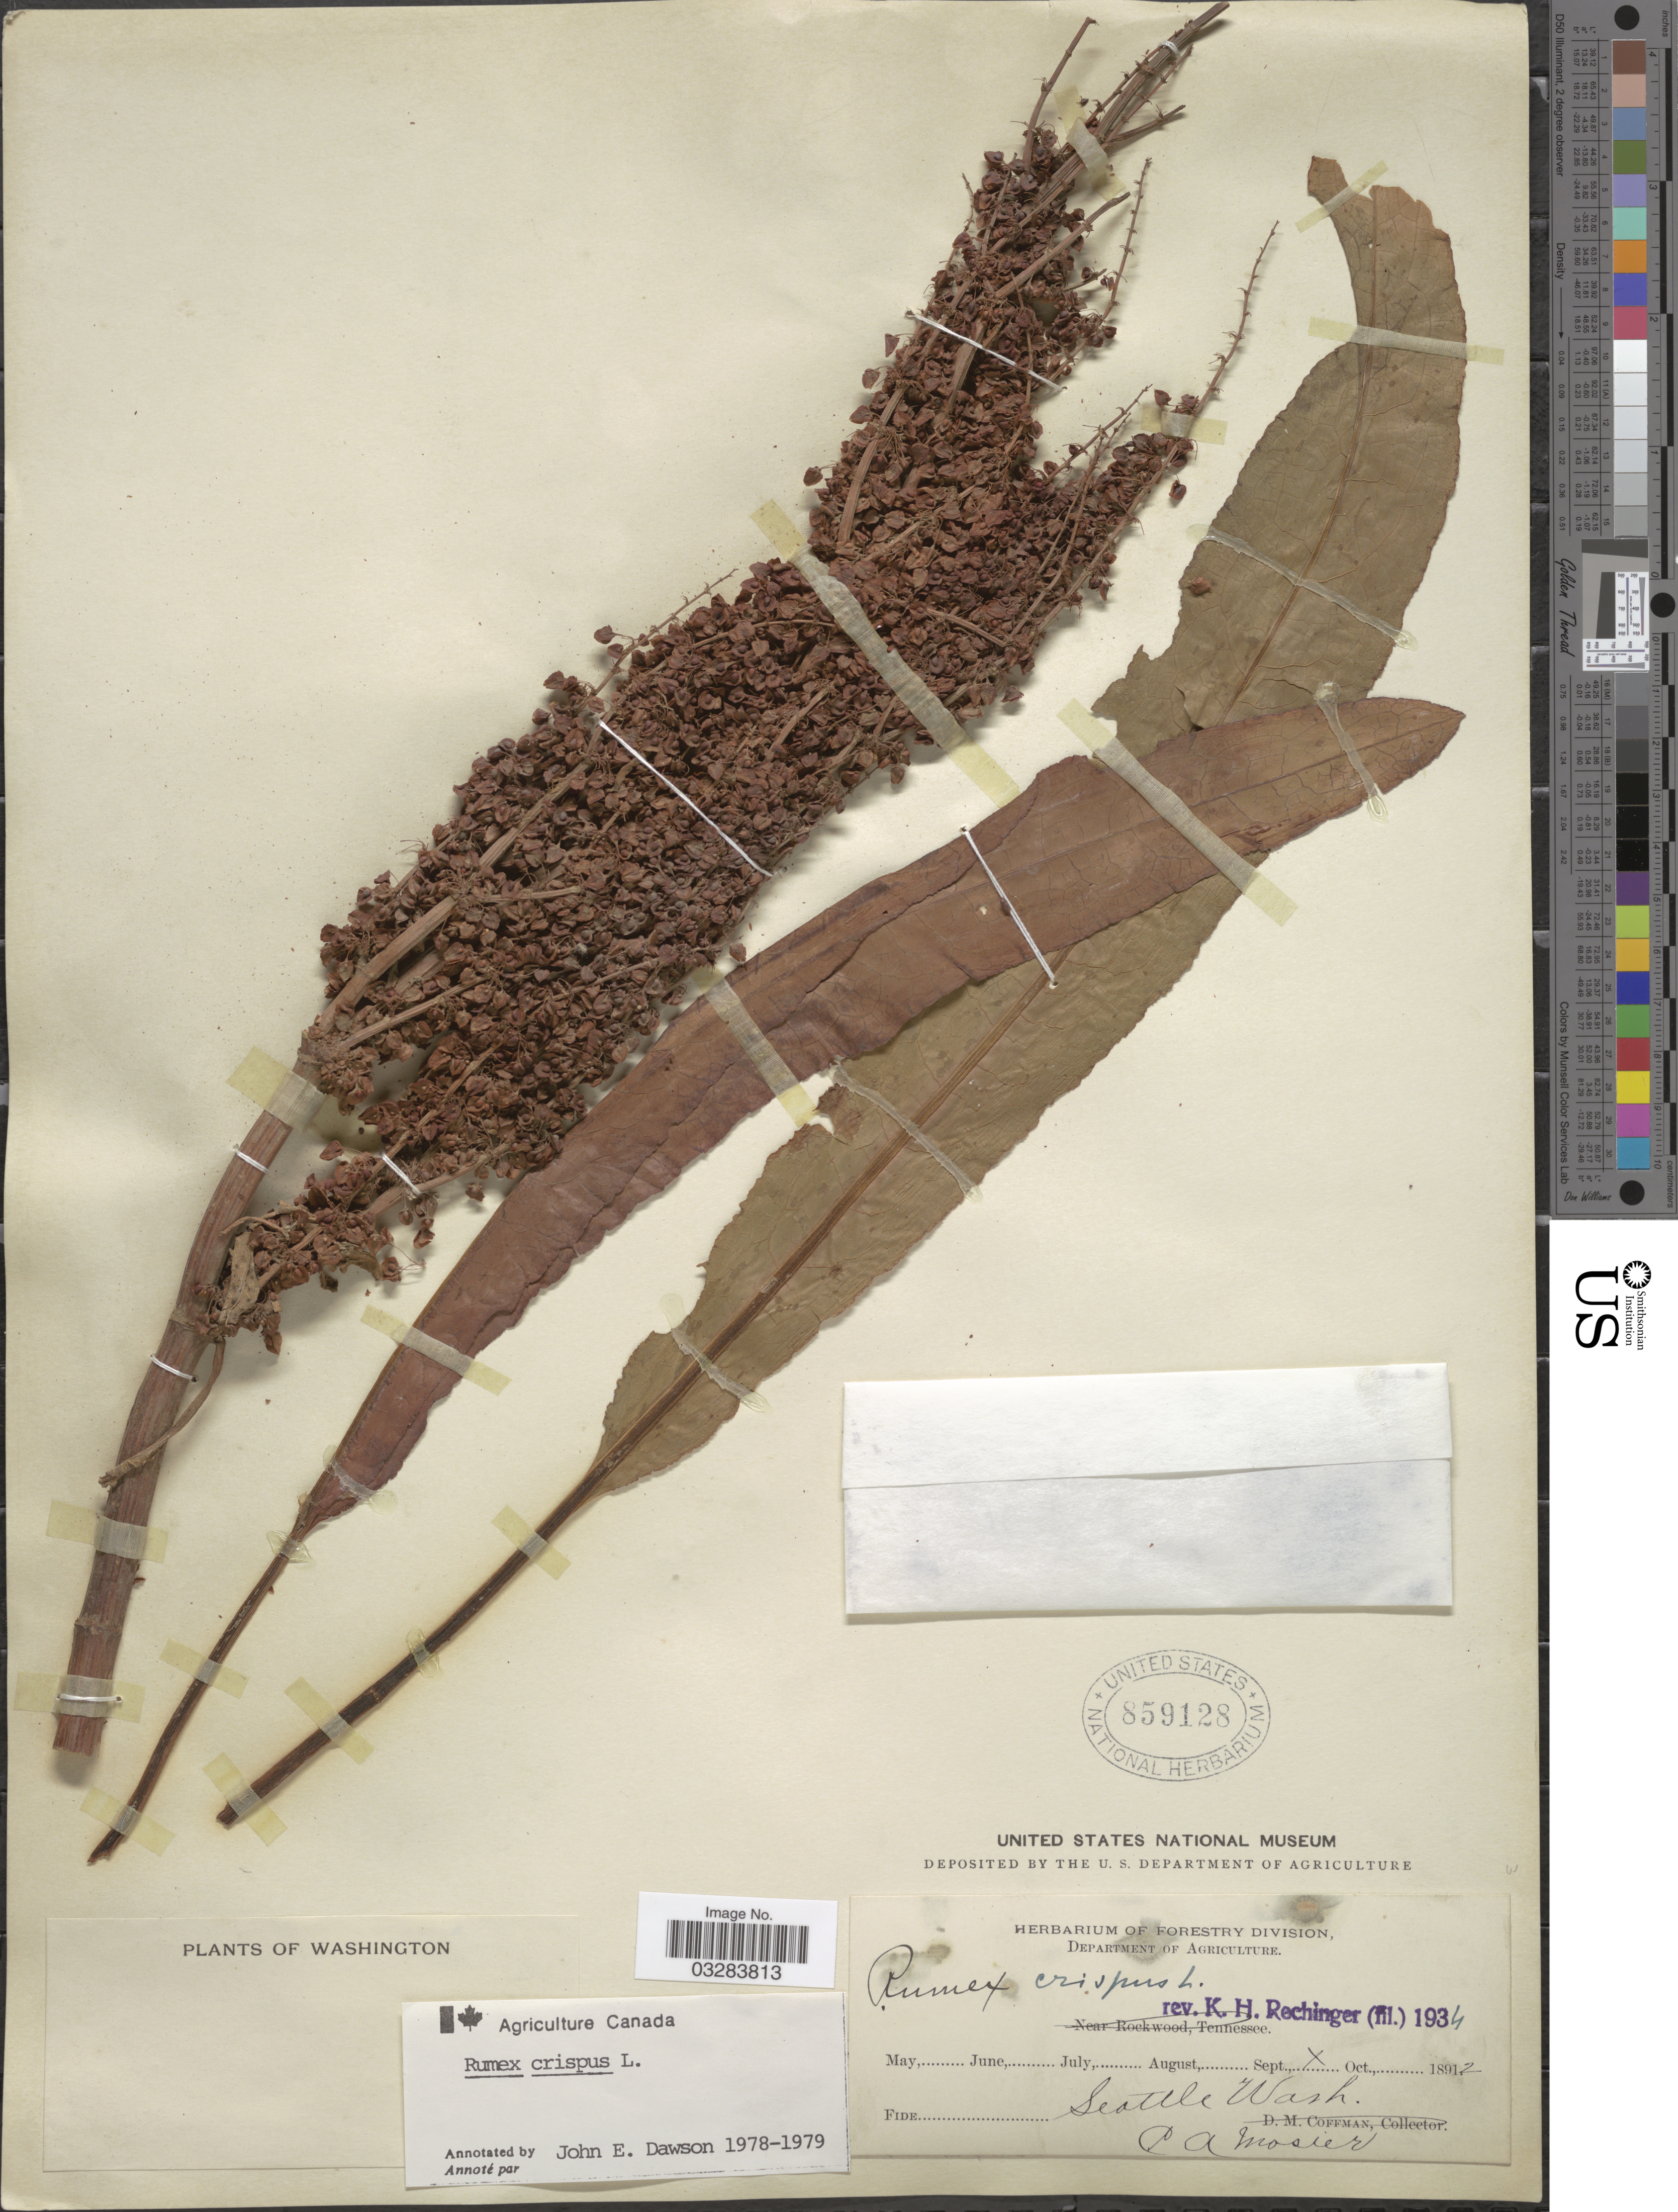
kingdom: Plantae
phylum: Tracheophyta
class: Magnoliopsida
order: Caryophyllales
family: Polygonaceae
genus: Rumex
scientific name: Rumex crispus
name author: L.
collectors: C. A. Mosier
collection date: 1892-09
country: United States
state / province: Washington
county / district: King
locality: Seattle.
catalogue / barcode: US 859128